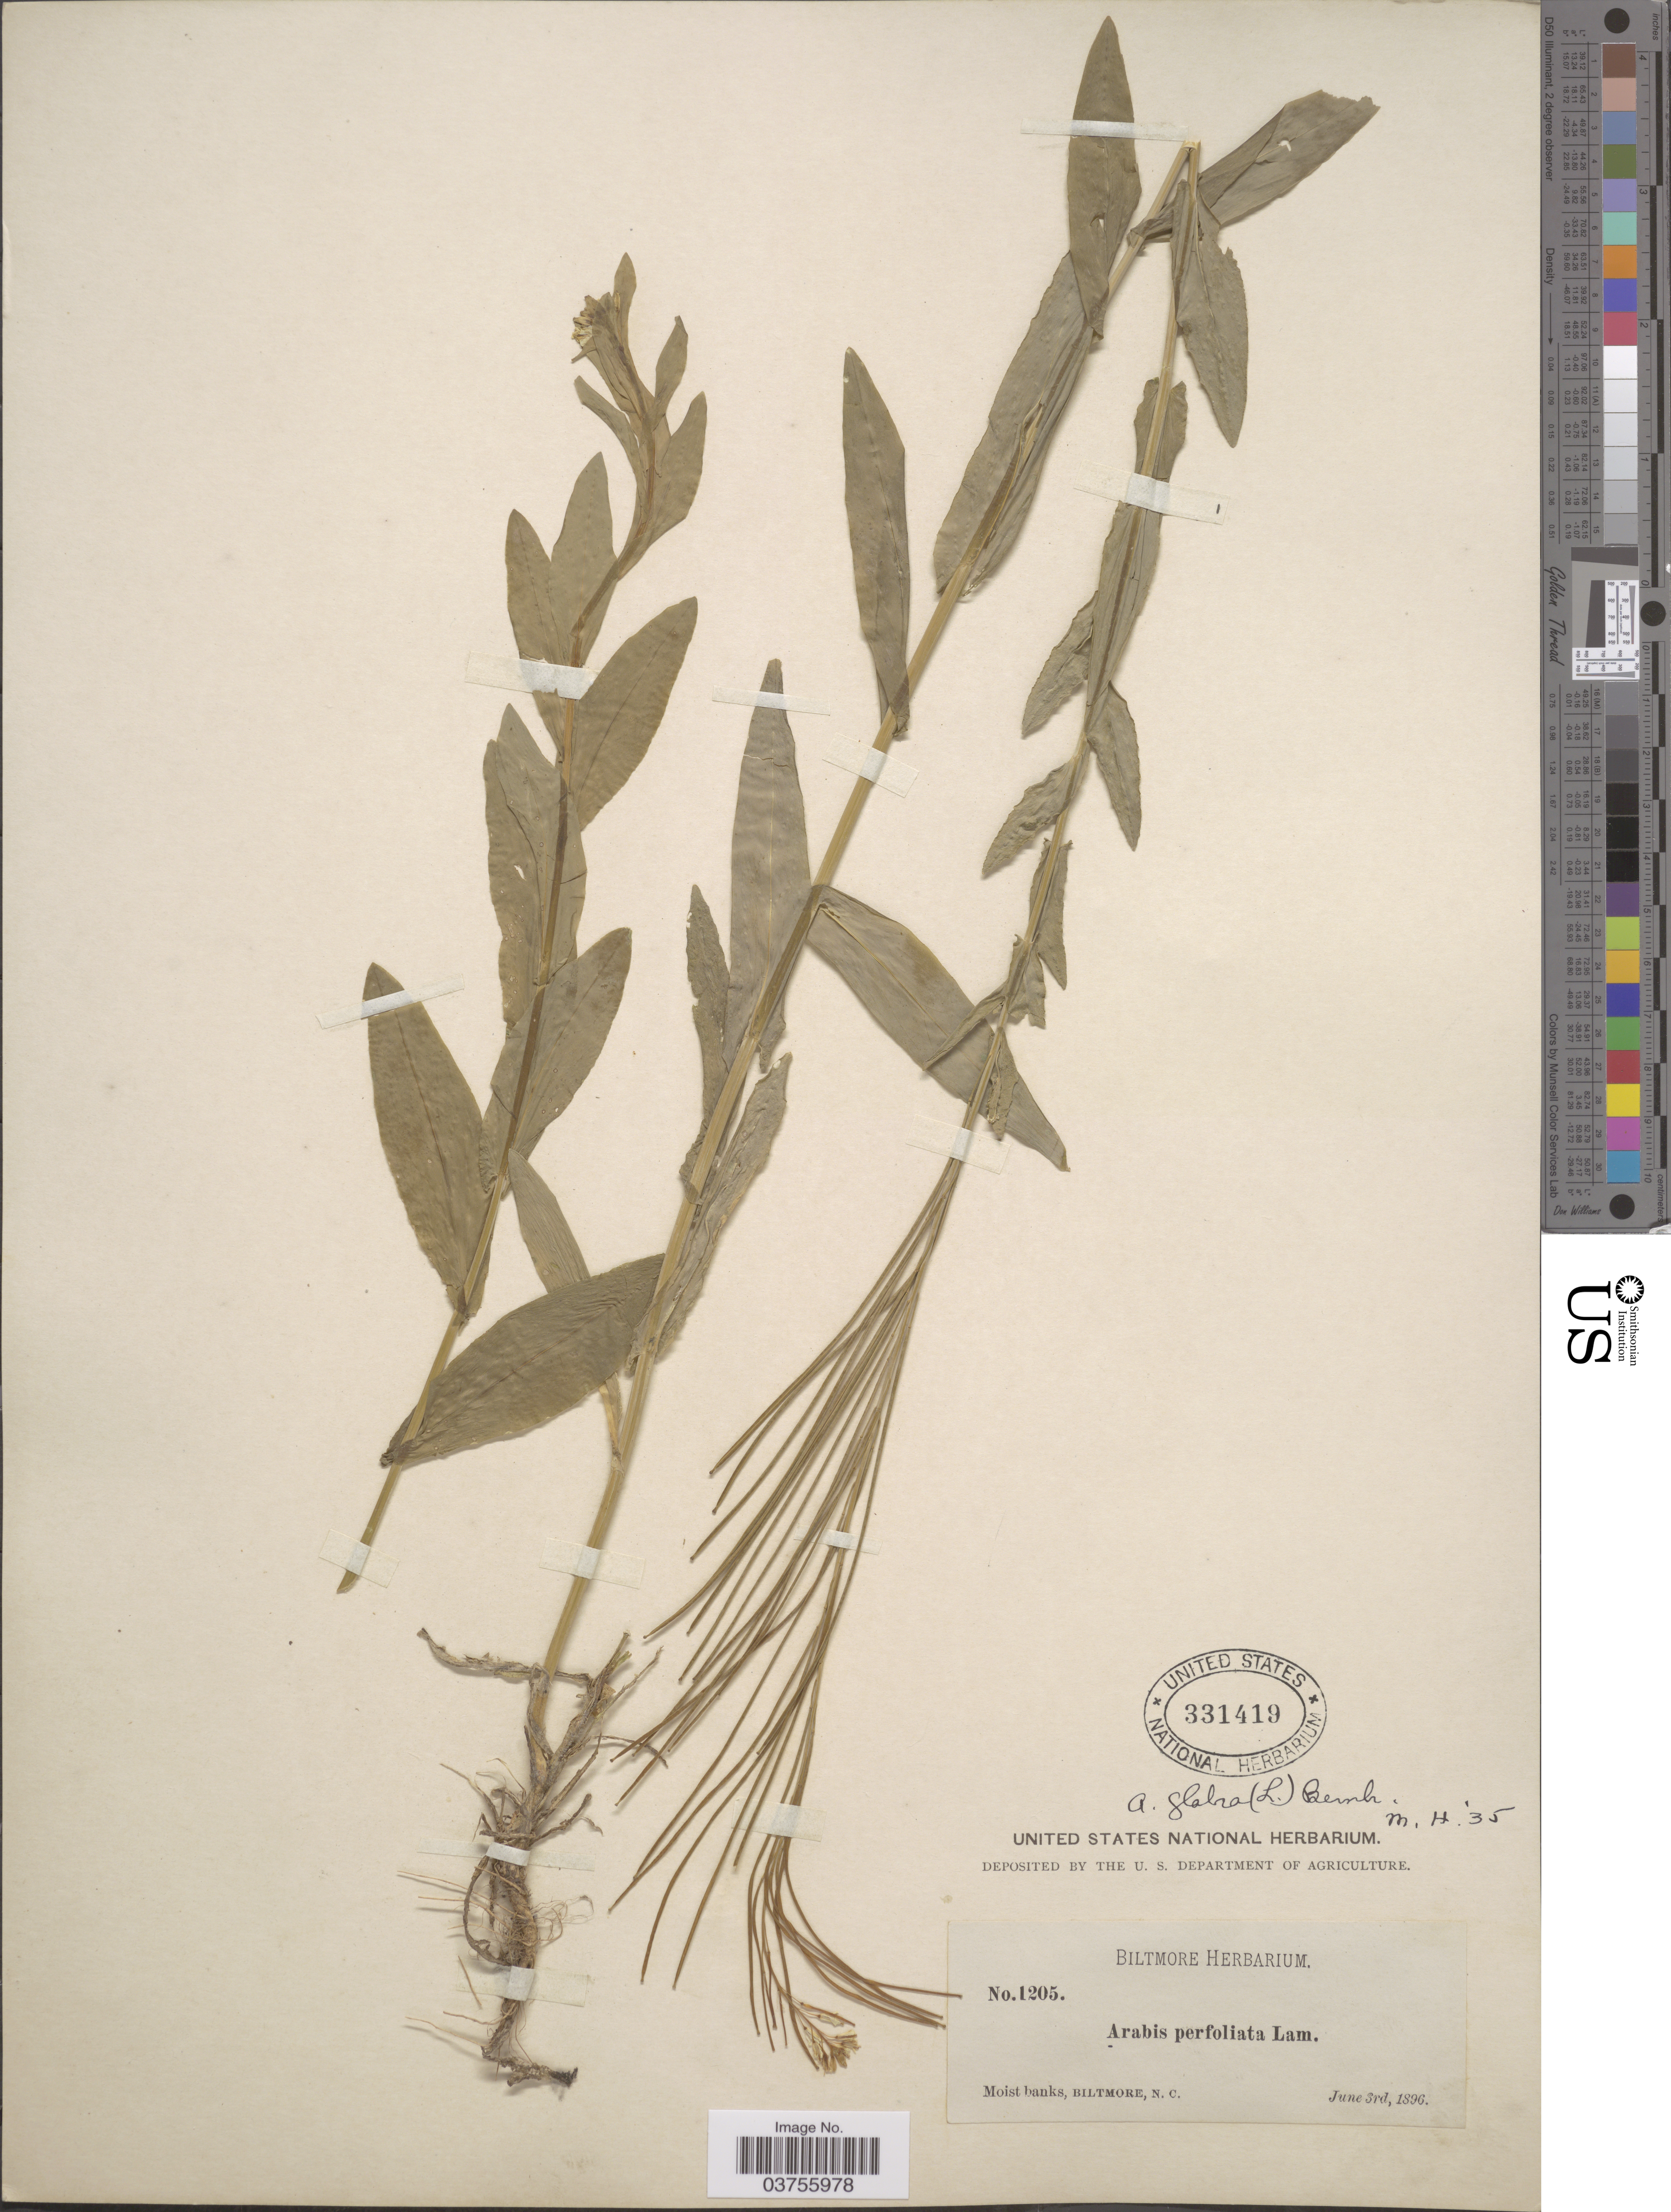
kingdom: Plantae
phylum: Tracheophyta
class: Magnoliopsida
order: Brassicales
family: Brassicaceae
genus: Turritis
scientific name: Turritis glabra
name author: L.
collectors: ex herb. Biltmore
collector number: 1205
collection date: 1896-06-03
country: United States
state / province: North Carolina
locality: Moist banks, Biltmore.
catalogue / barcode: US 331419